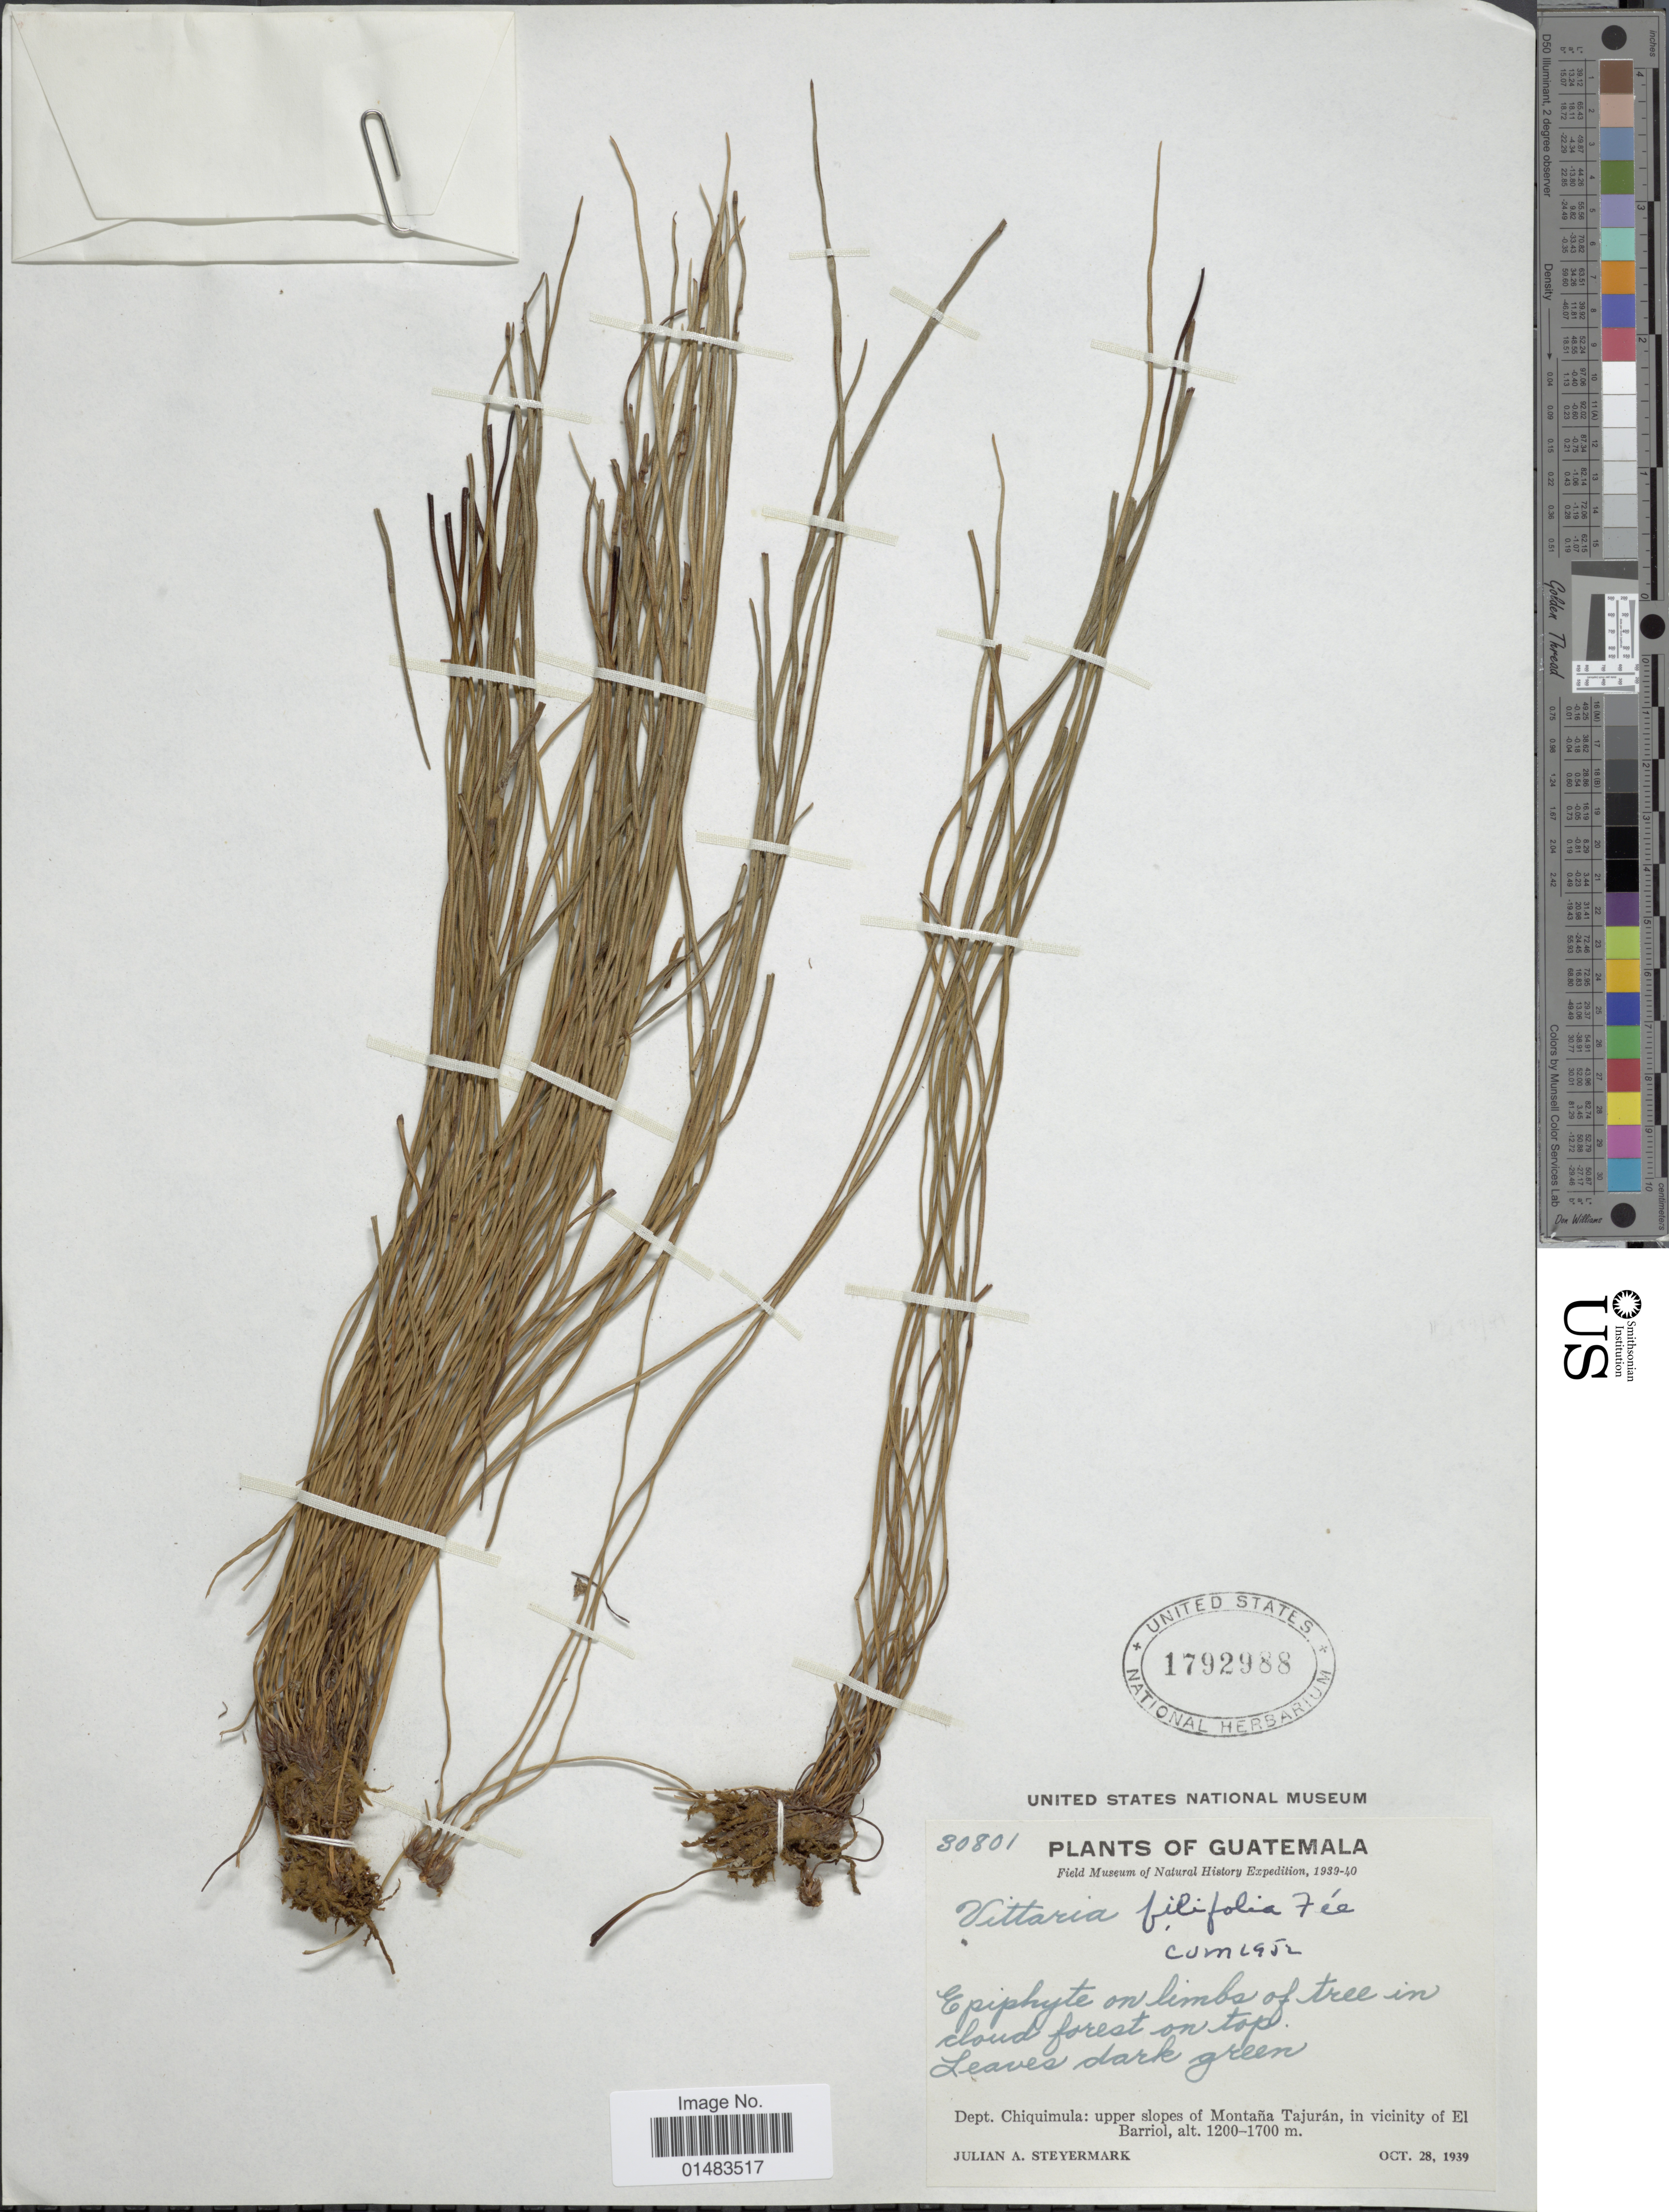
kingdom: Plantae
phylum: Tracheophyta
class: Polypodiopsida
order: Polypodiales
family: Pteridaceae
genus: Vittaria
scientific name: Vittaria graminifolia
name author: Kaulf.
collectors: J. Steyermark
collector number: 30801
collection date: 1939-10-28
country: Guatemala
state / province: Chiquimula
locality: Guatemala, Epiphyte on limbs of tree in cloud forest on top, leaves dark green, upper slopes of Montana Tajuran, in vicinity of El Barriol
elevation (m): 1200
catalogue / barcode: US 1792988